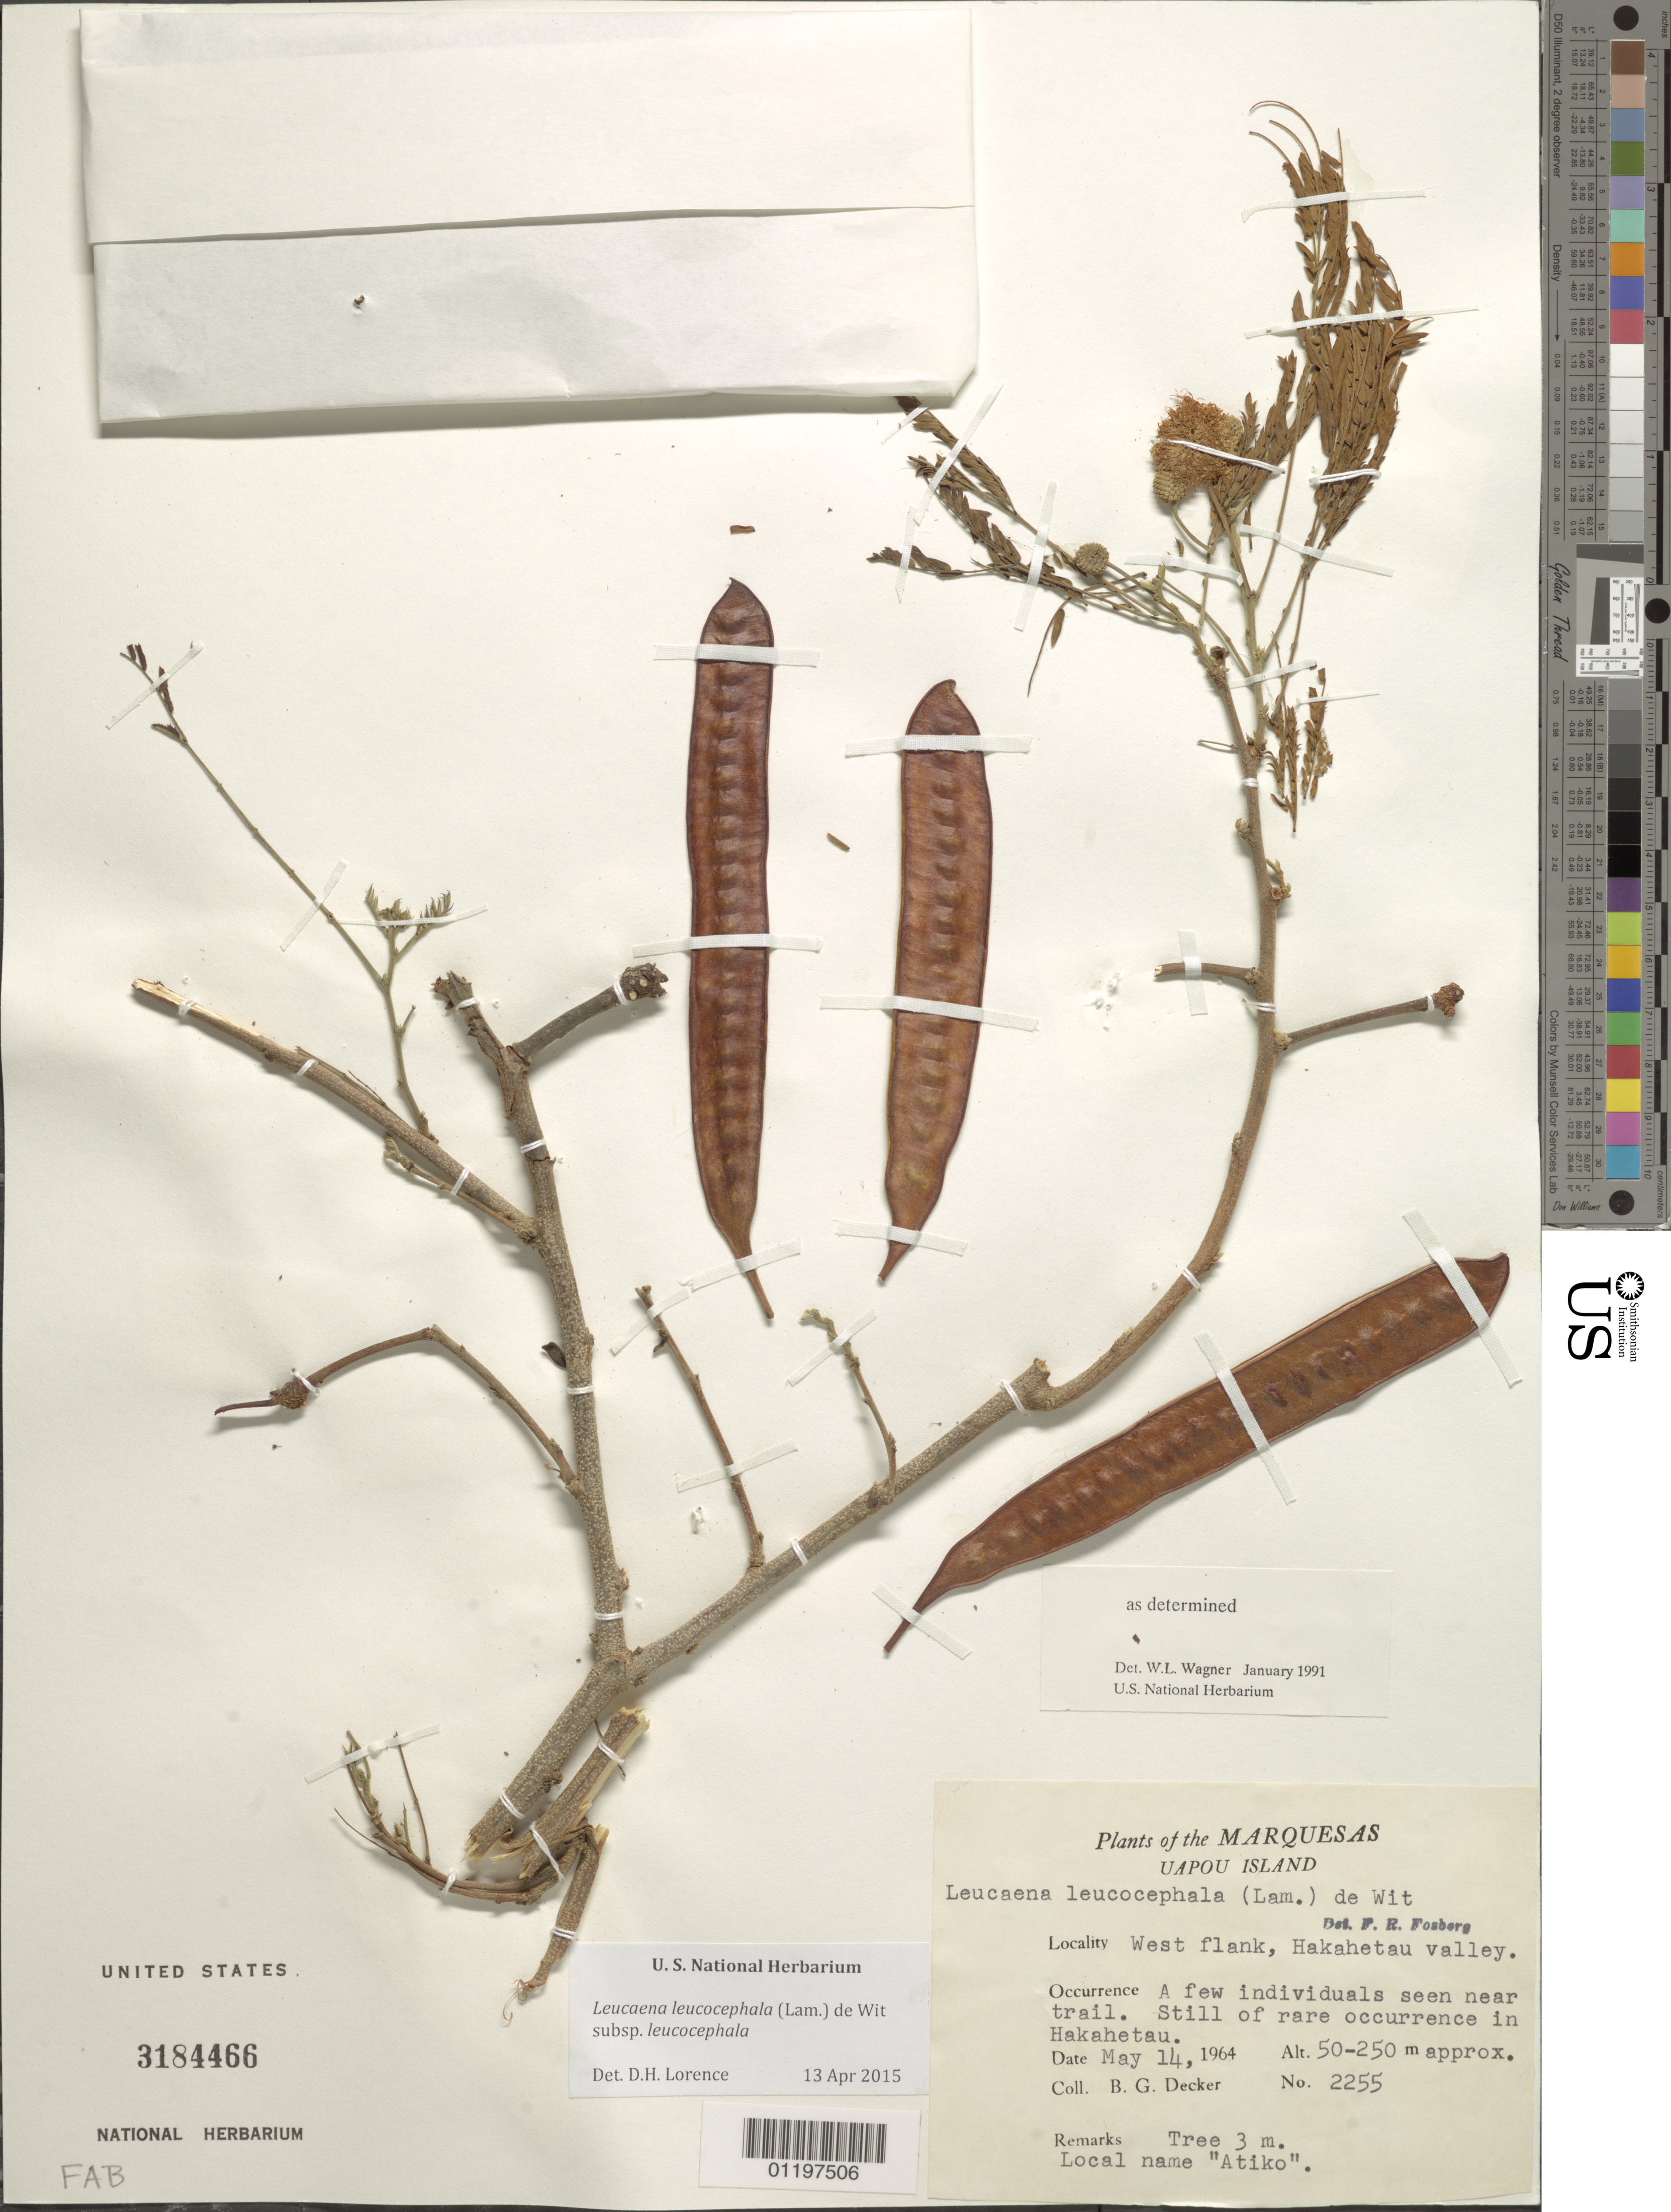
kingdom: Plantae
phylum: Tracheophyta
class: Magnoliopsida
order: Fabales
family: Fabaceae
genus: Leucaena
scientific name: Leucaena leucocephala subsp. leucocephala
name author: (Lam.) de Wit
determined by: Lorence, David H., (PTBG), National Tropical Botanical Garden (UNITED STATES)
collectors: B. G. Decker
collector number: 2255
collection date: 1964-05-14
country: French Polynesia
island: Ua Pou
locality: Hakahetau Valley, W flank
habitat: A few individuals seen near trail. Still a rare occurence in Hakahetau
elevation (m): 50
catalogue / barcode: US 3184466